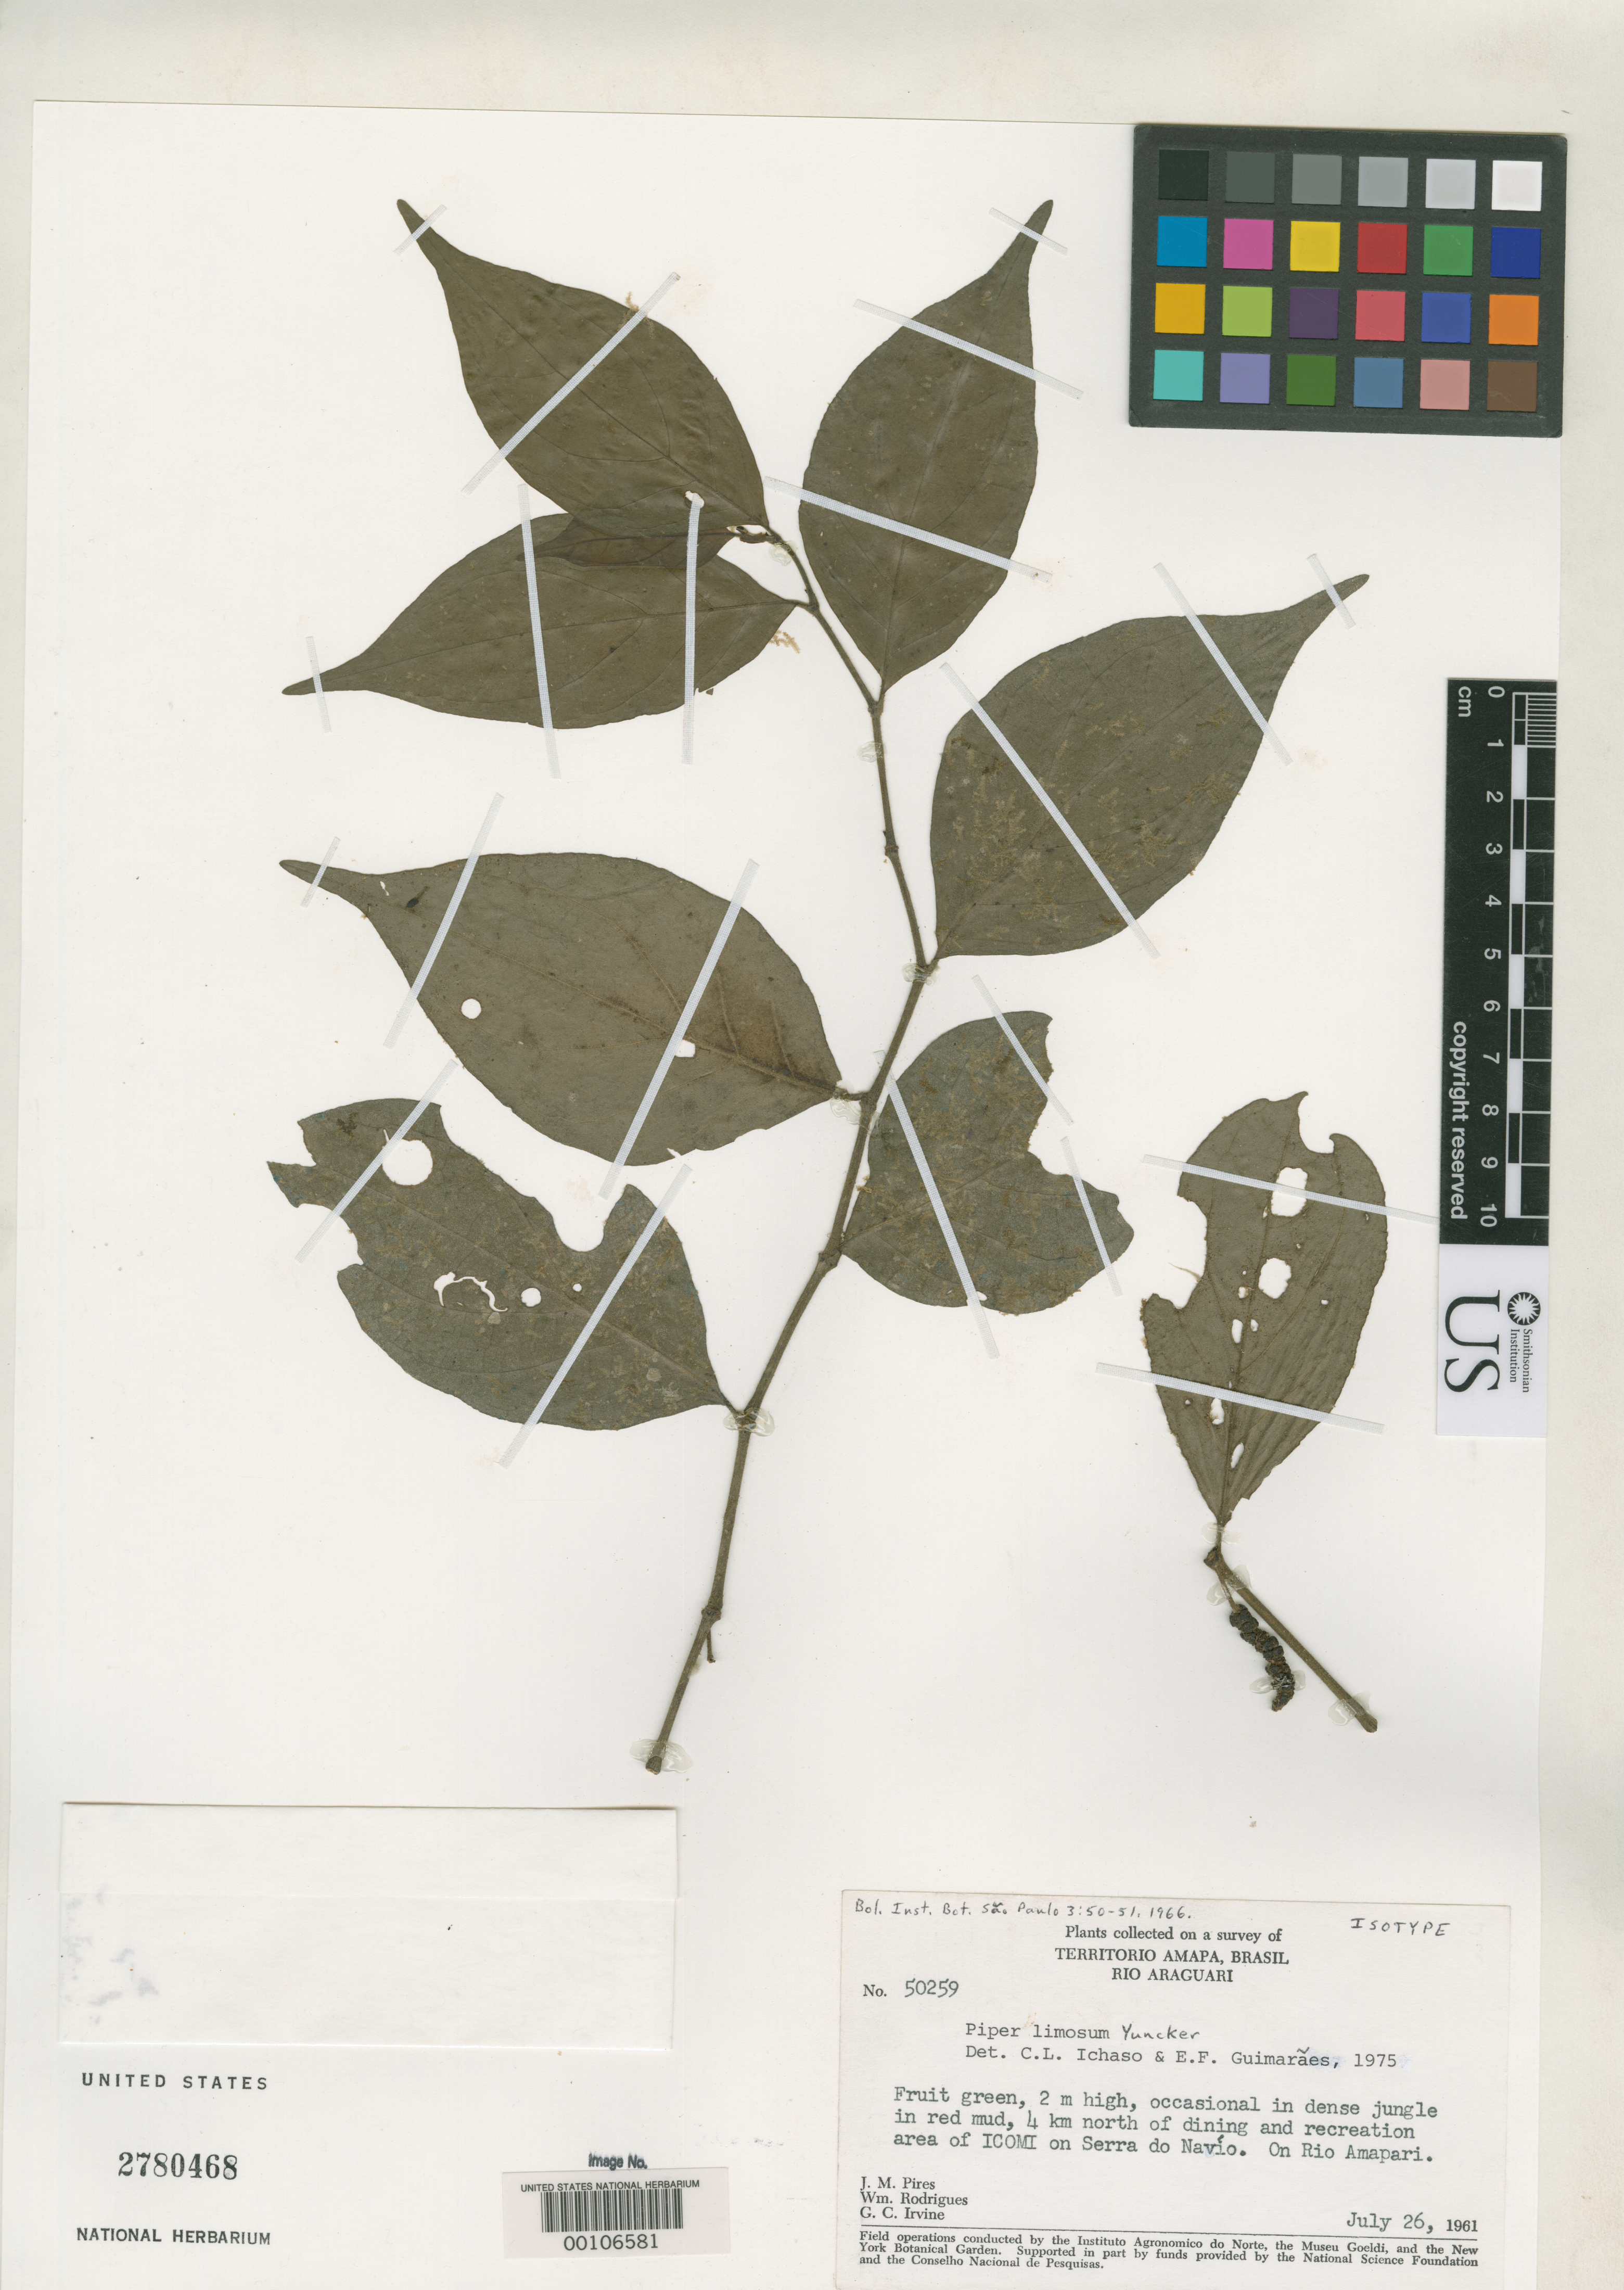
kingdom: Plantae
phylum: Tracheophyta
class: Magnoliopsida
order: Piperales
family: Piperaceae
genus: Piper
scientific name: Piper limosum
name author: Yunck.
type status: Isotype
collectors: J. M. Pires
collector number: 50259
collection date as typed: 26 Jul 1961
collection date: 1961-07-26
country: Brazil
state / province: Amapá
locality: Rio Arapari, 4 km north of recreation area of Icomi on Serra do Navia.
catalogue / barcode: US 2780468